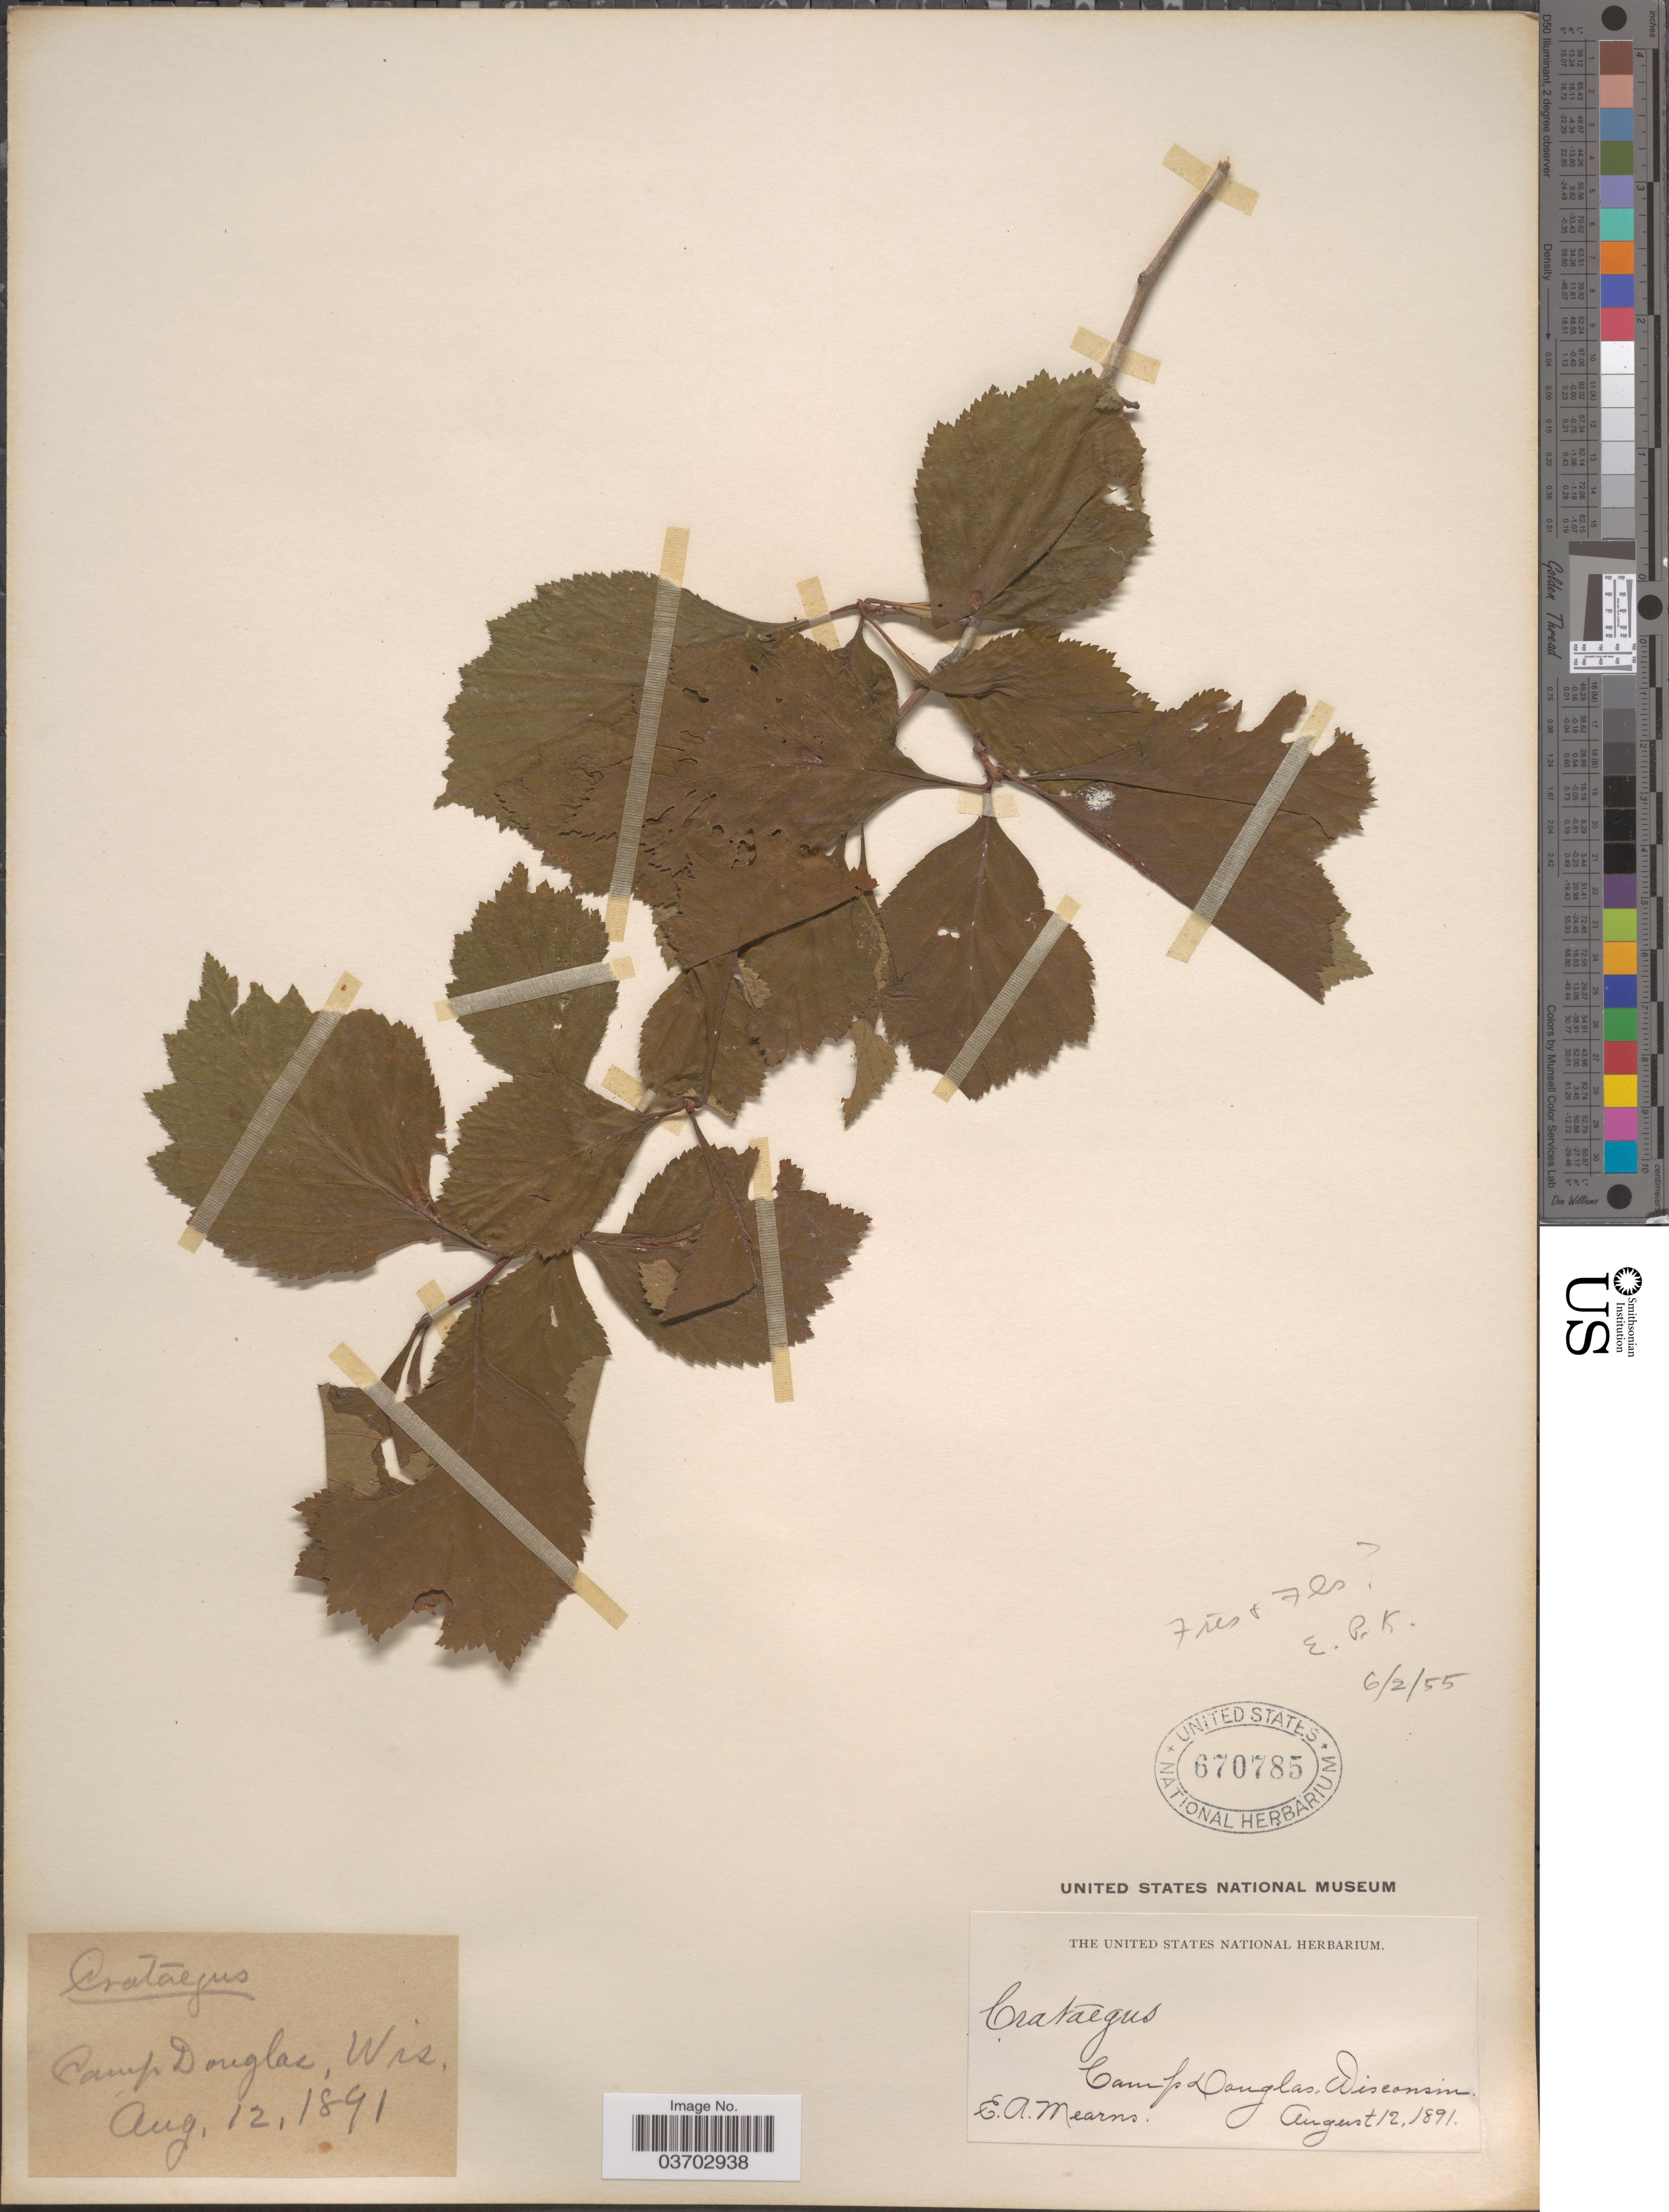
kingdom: Plantae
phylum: Tracheophyta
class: Magnoliopsida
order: Rosales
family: Rosaceae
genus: Crataegus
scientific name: Crataegus sp.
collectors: E. A. Mearns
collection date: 1891-08-12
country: United States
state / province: Wisconsin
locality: Camp Douglas.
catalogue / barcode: US 670785